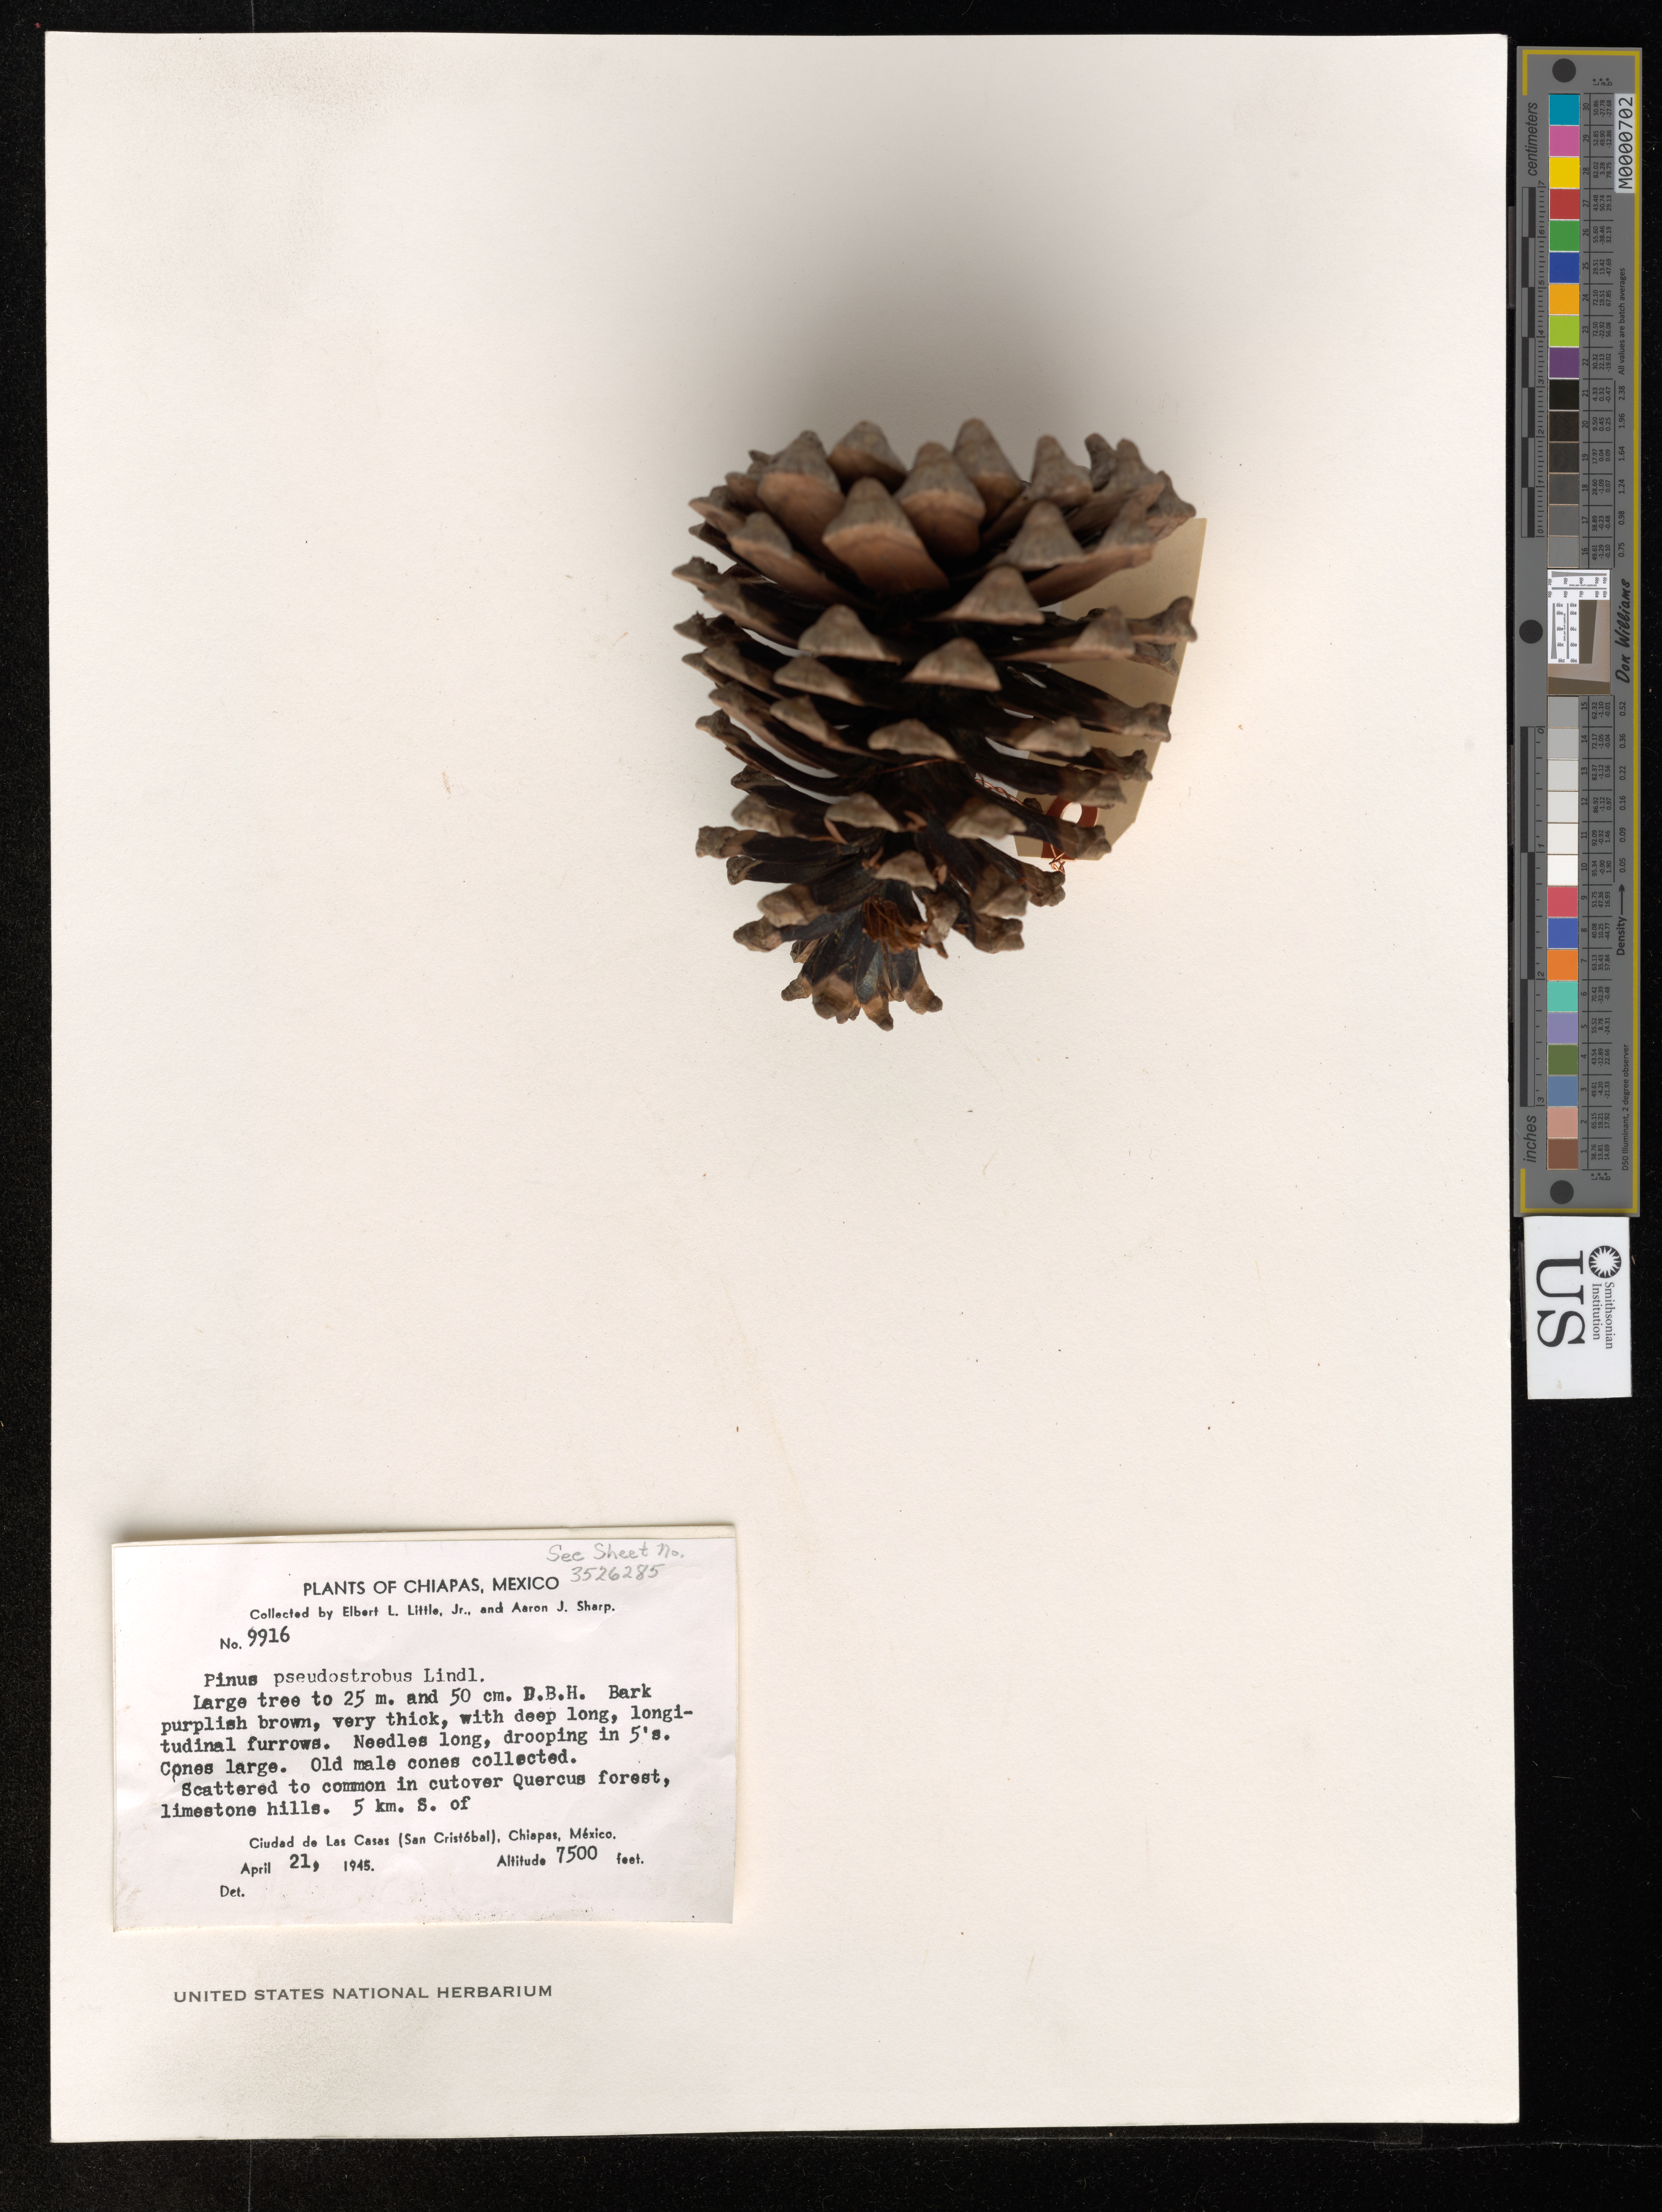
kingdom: Plantae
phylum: Tracheophyta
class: Pinopsida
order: Pinales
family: Pinaceae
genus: Pinus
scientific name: Pinus pseudostrobus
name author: Lindl.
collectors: E. L. Little & A. J. Sharp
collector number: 9916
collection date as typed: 21 Apr 1945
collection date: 1945-04-21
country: Mexico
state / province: Chiapas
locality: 5 km. S of Ciudad de las Casas (San Cristóbal).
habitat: In cutover Quercus forest, limestone hills.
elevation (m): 2286